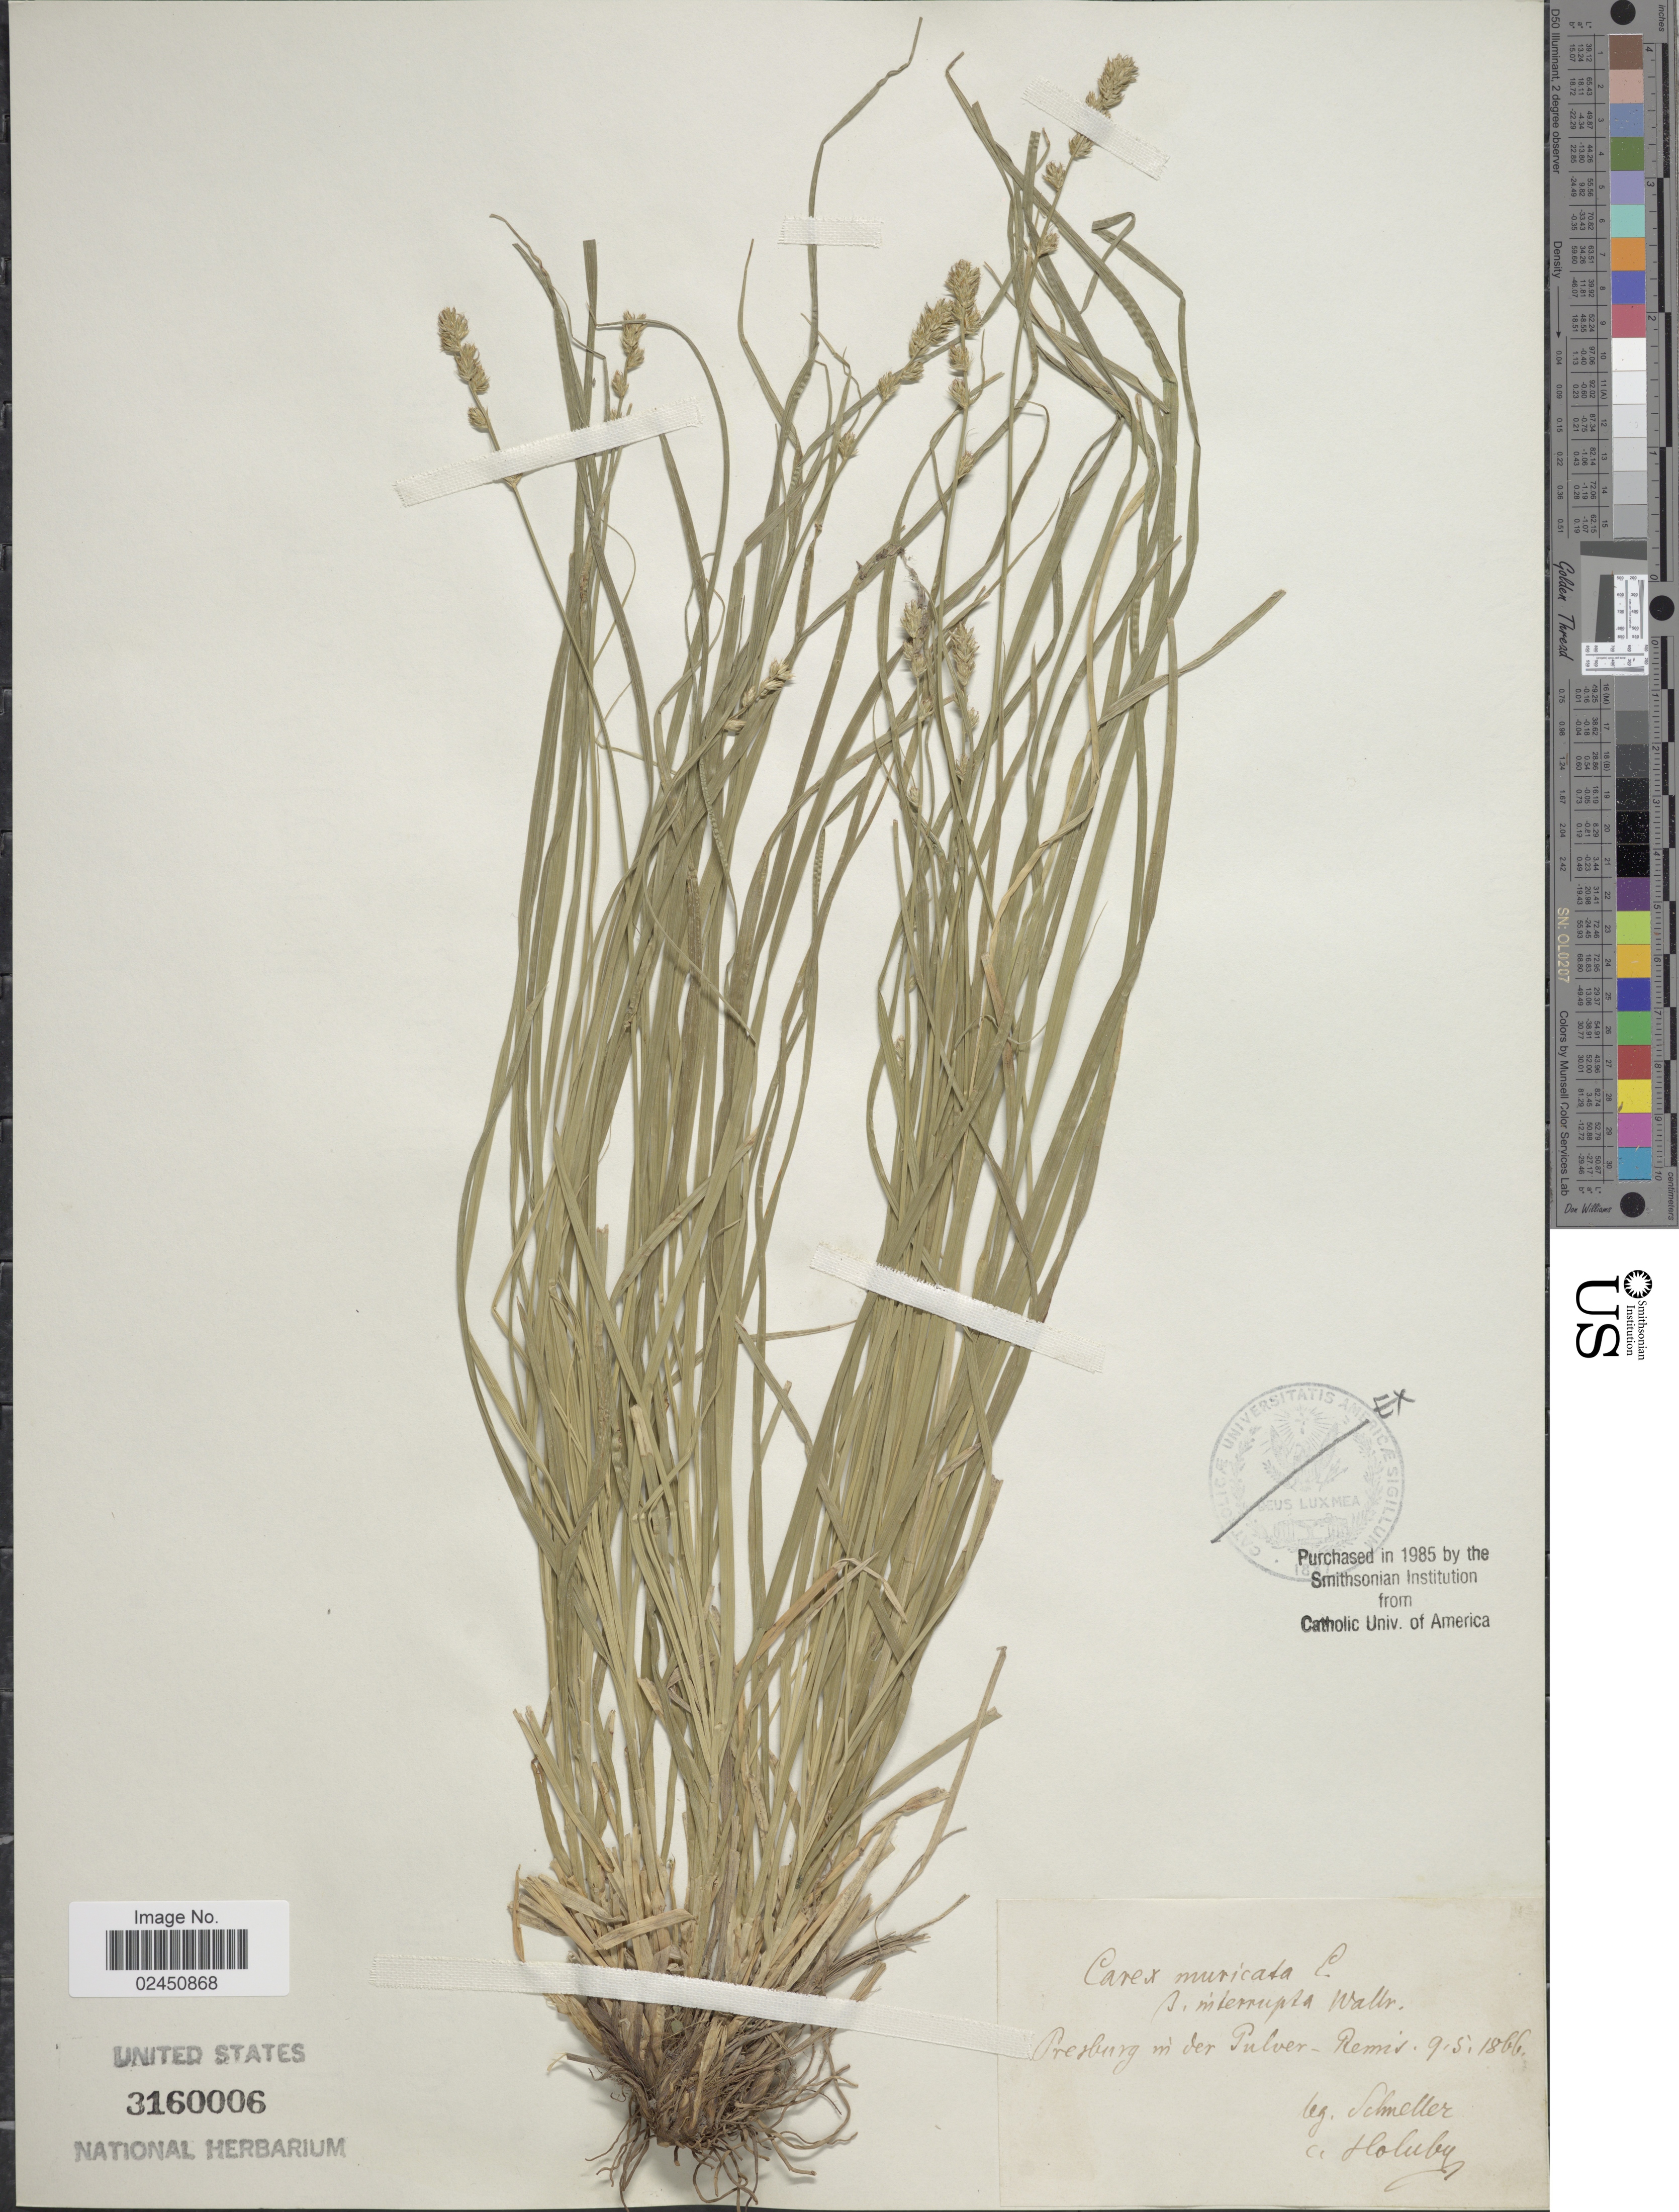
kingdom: Plantae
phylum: Tracheophyta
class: Liliopsida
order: Poales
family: Cyperaceae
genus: Carex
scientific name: Carex muricata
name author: L.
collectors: Schneller & Holuby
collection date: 1866-05-09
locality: Presburg m der Pulver, Remis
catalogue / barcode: US 3160006